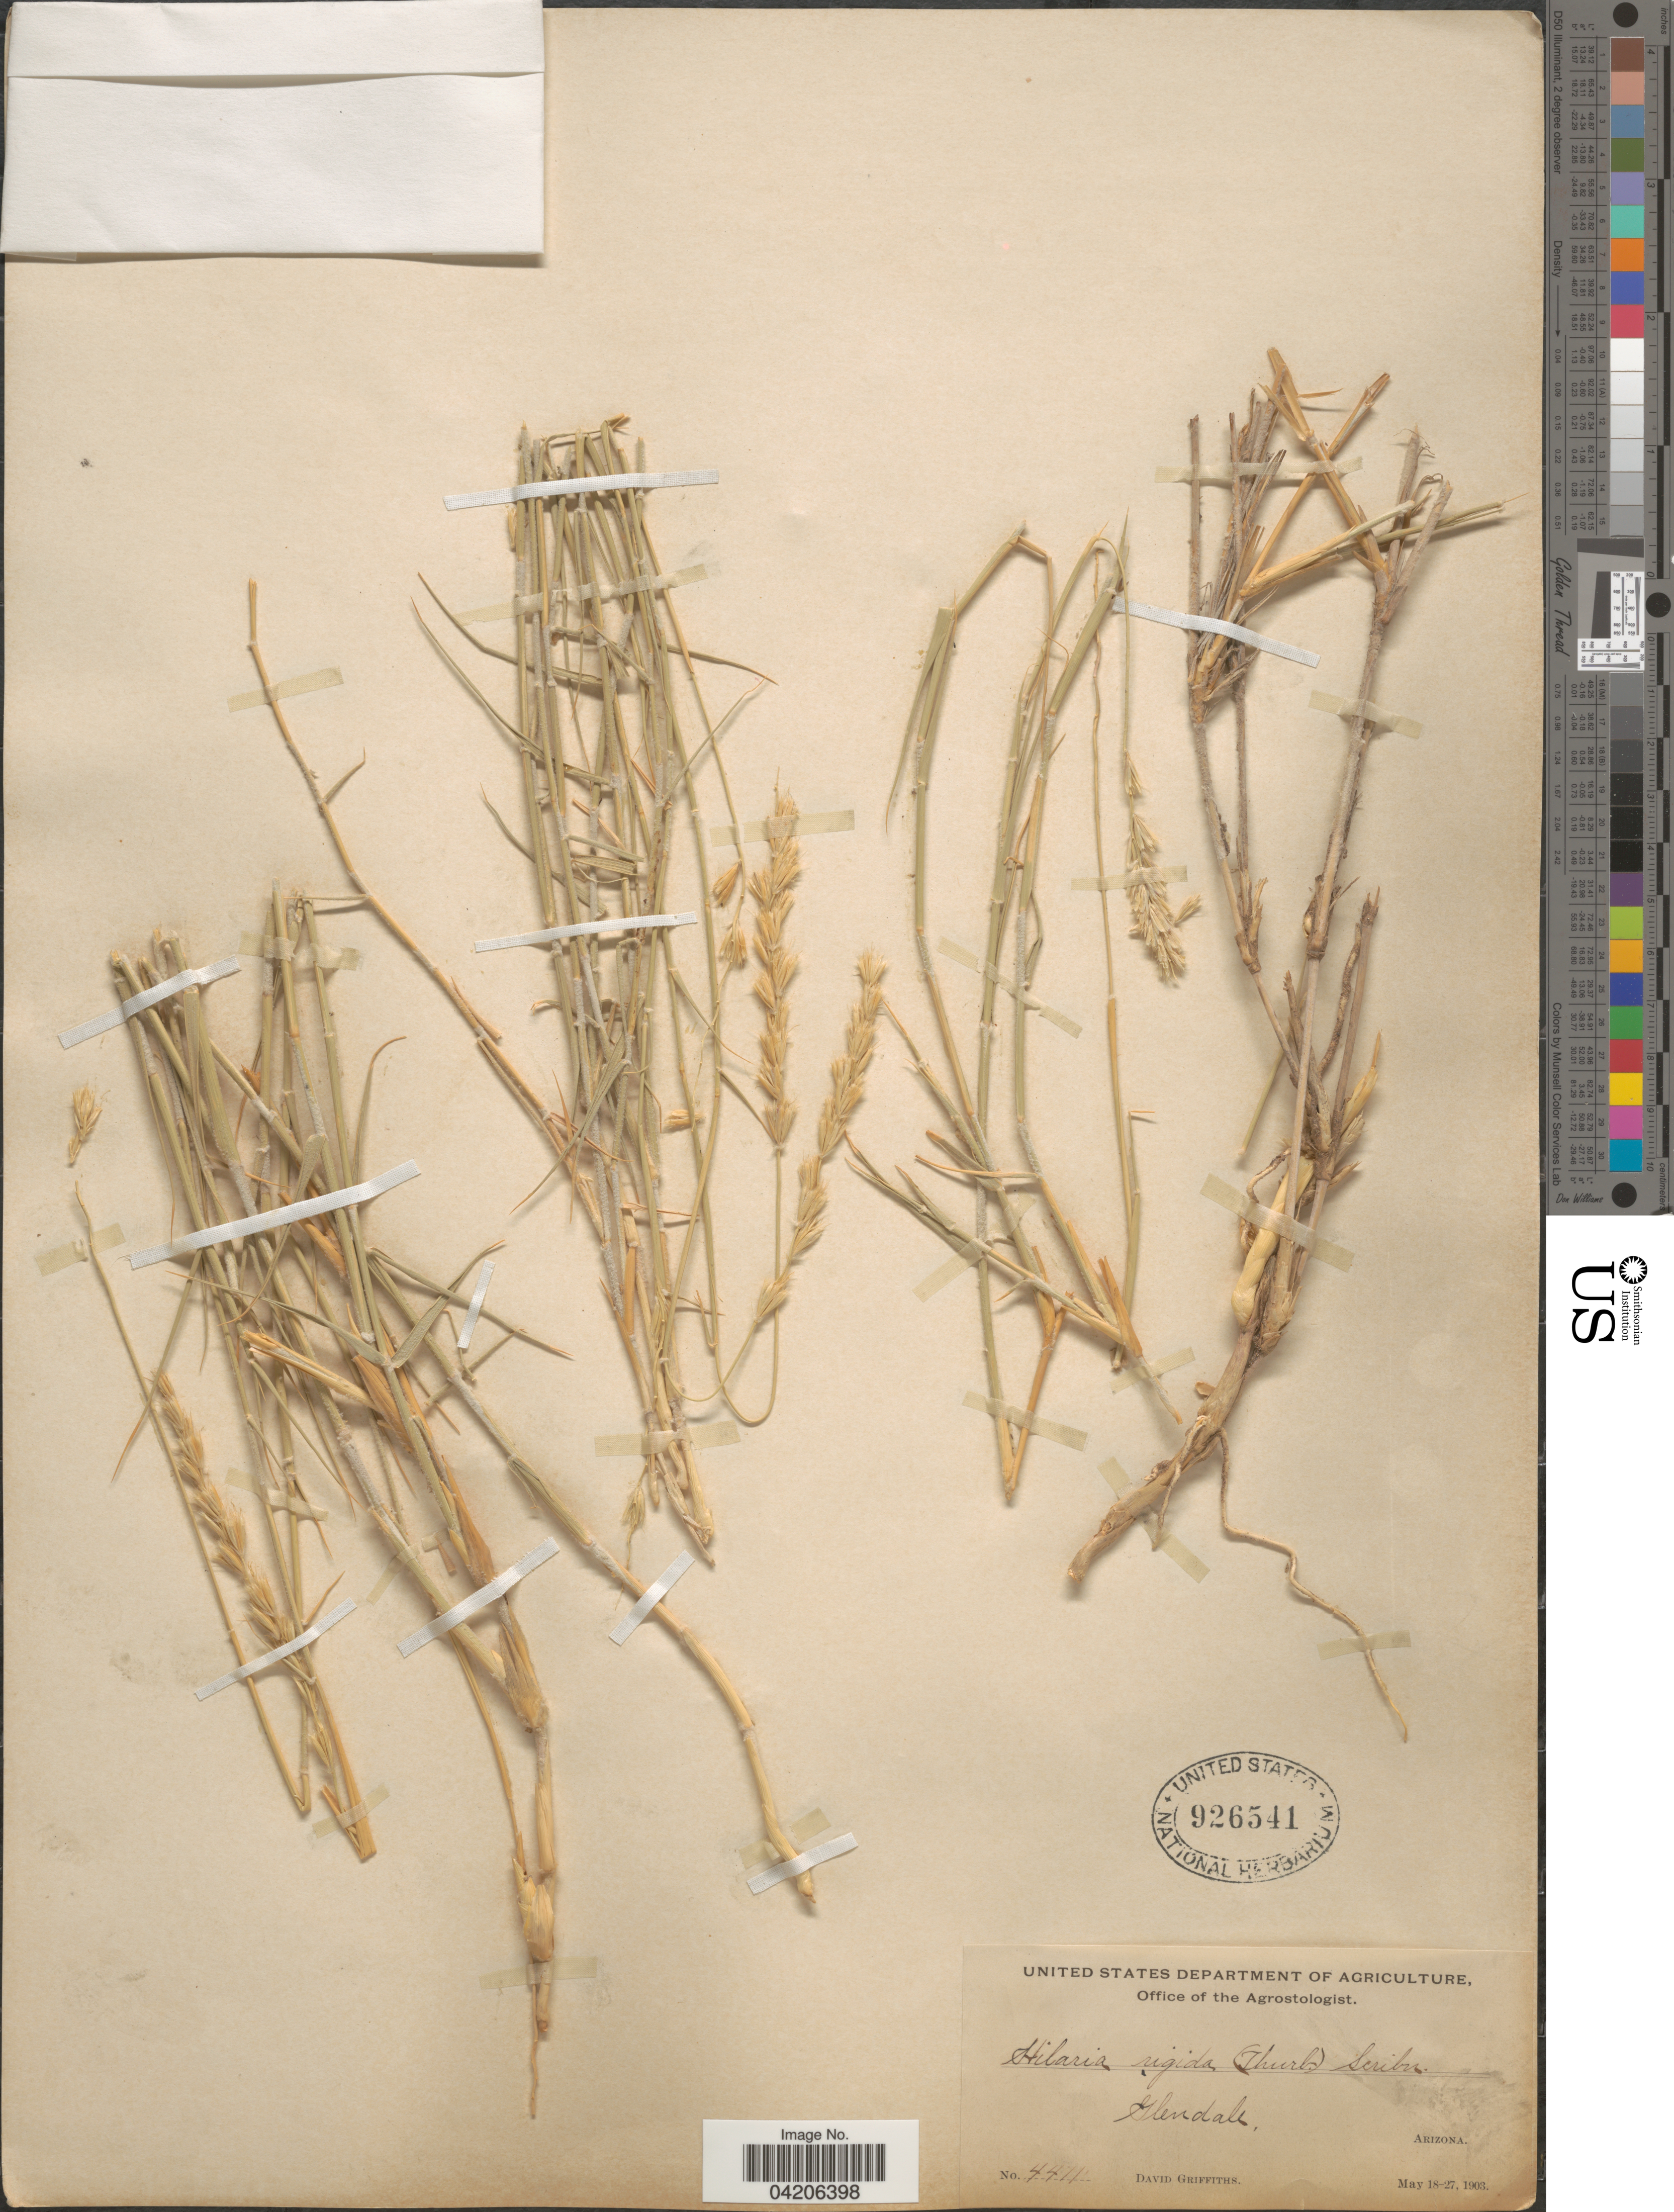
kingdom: Plantae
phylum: Tracheophyta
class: Liliopsida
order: Poales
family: Poaceae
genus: Hilaria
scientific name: Hilaria rigida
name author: (Thurb.) Benth. ex Scribn.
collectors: D. Griffiths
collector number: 4471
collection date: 1903-05-18/1903-05-27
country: United States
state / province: Arizona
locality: Glendale.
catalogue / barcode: US 926541